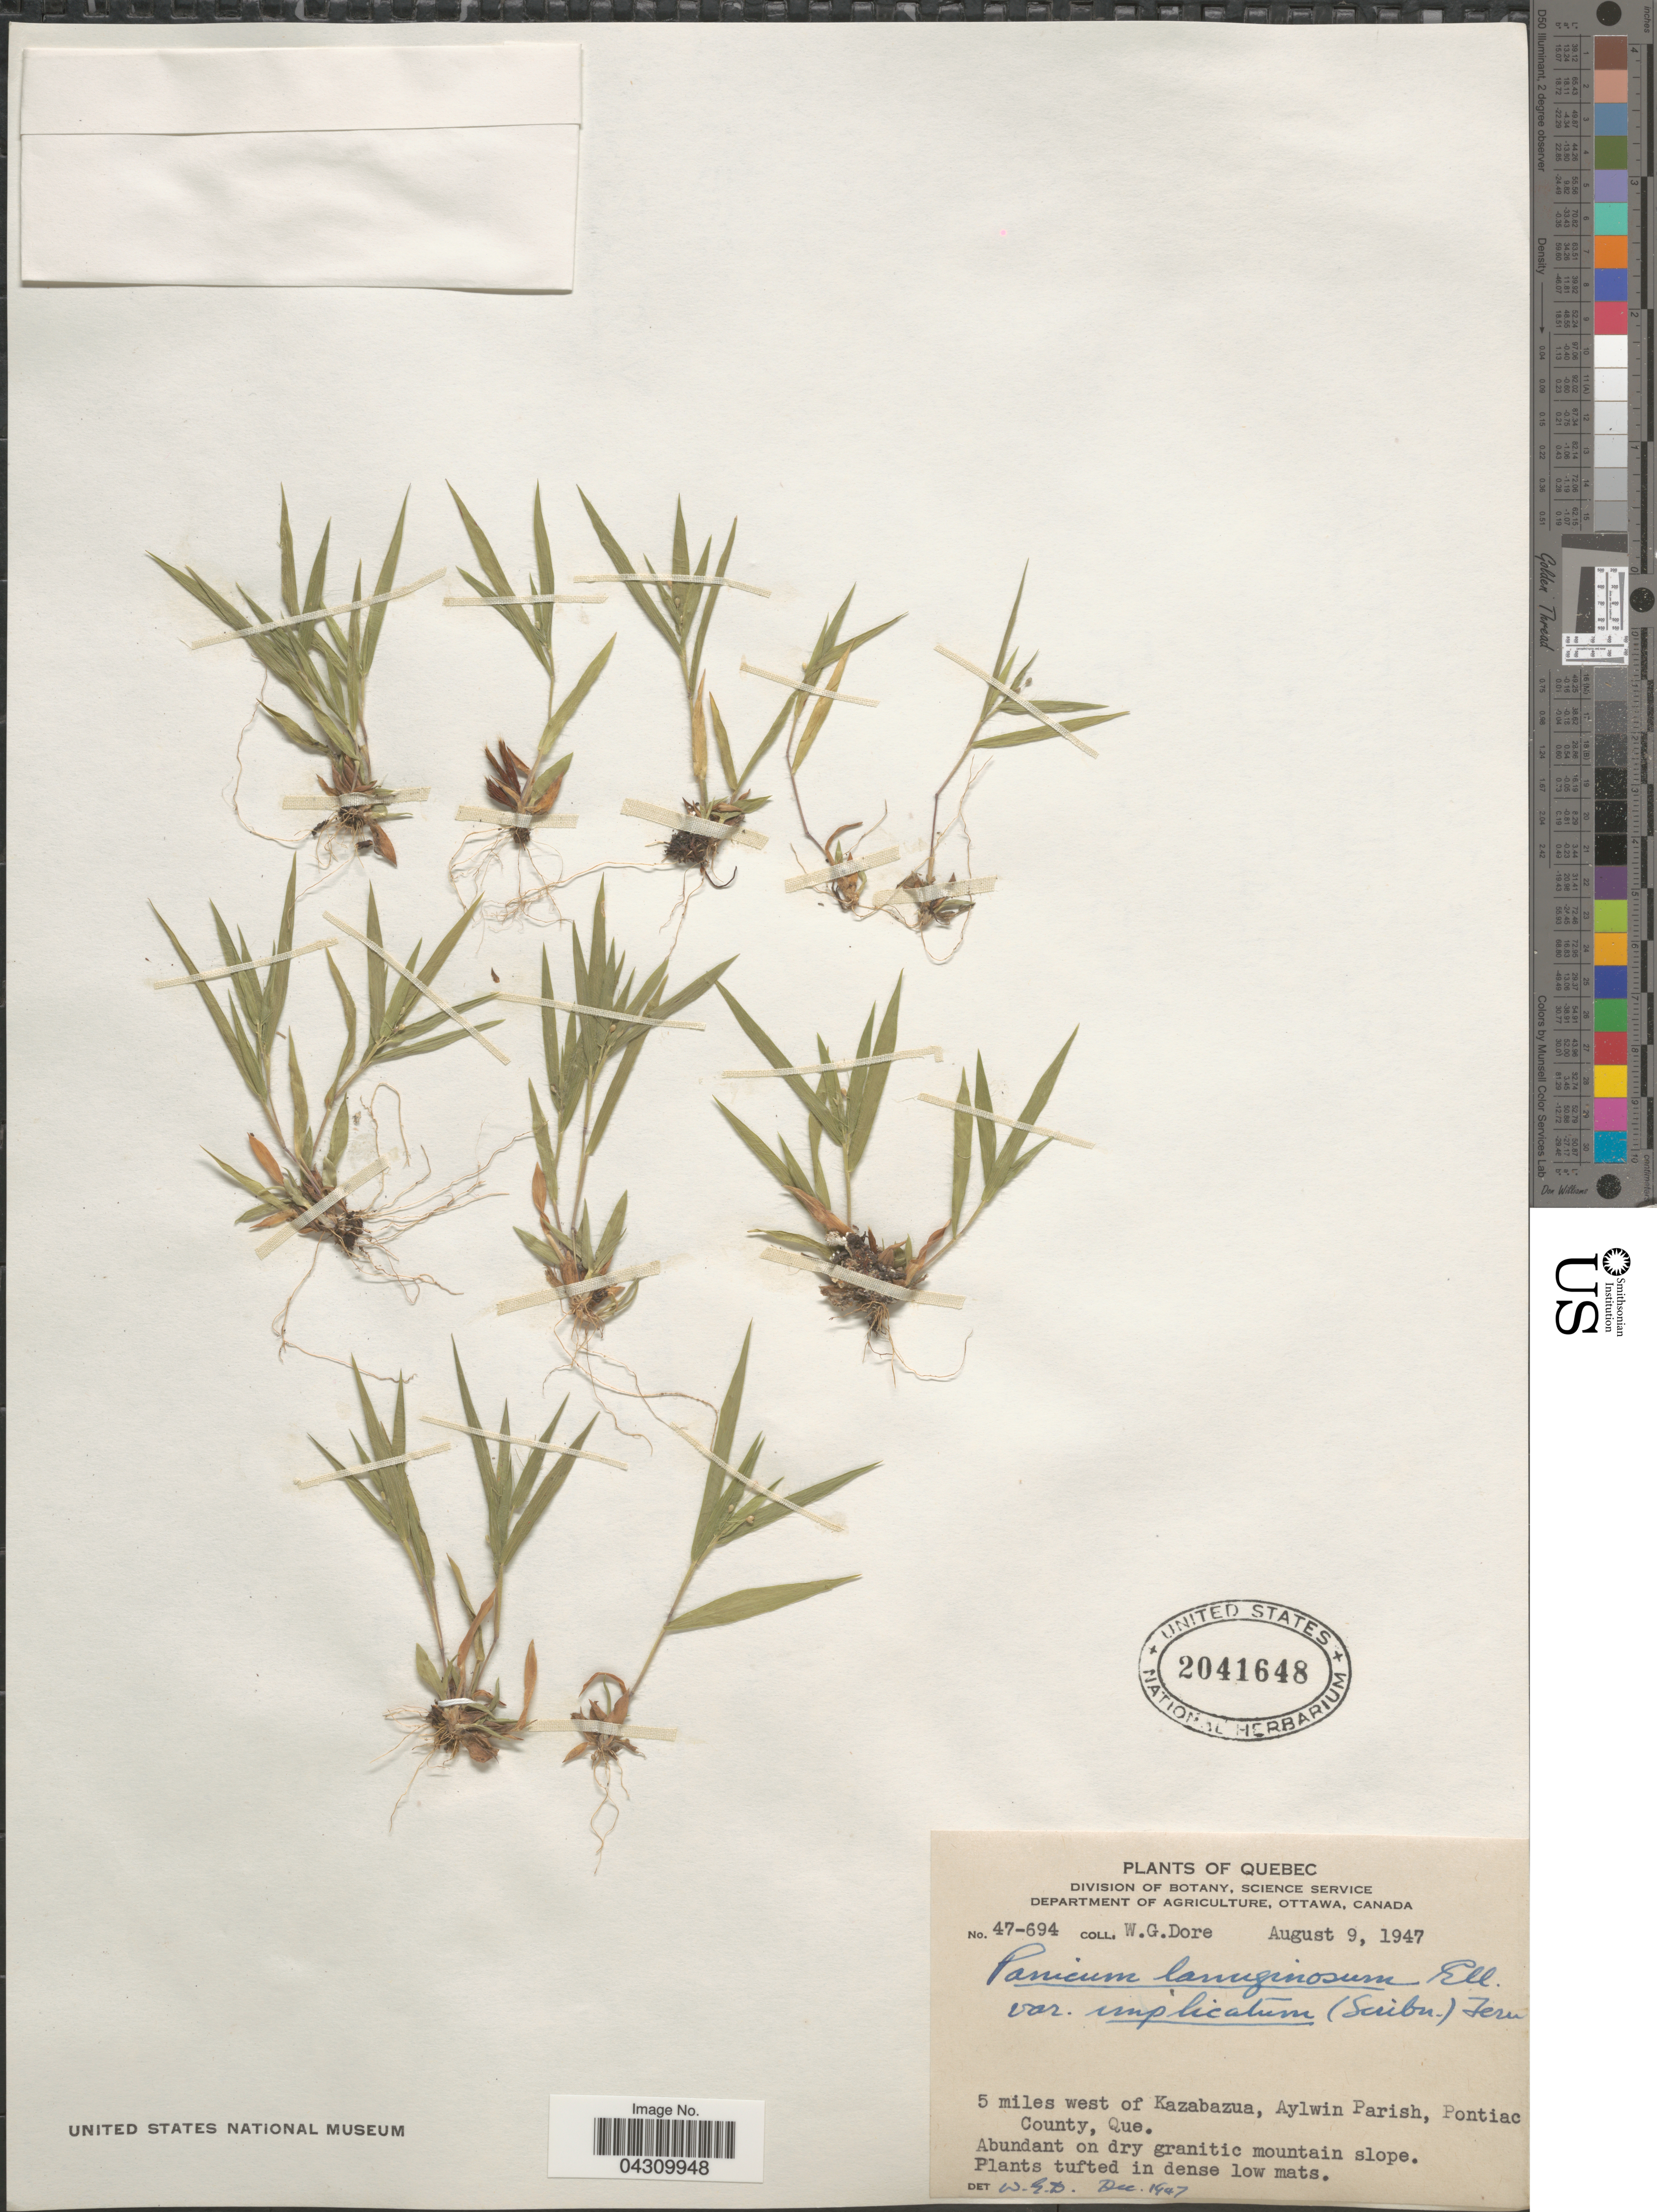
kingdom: Plantae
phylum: Tracheophyta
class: Liliopsida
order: Poales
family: Poaceae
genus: Dichanthelium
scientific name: Dichanthelium acuminatum var. acuminatum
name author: (Sw.) Gould & C.A. Clark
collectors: W. Dore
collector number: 47-694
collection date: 1947-08-09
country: Canada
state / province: Quebec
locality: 5 miles west of Kazabazua, Aylwin Parish, Pontiac County.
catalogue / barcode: US 2041648